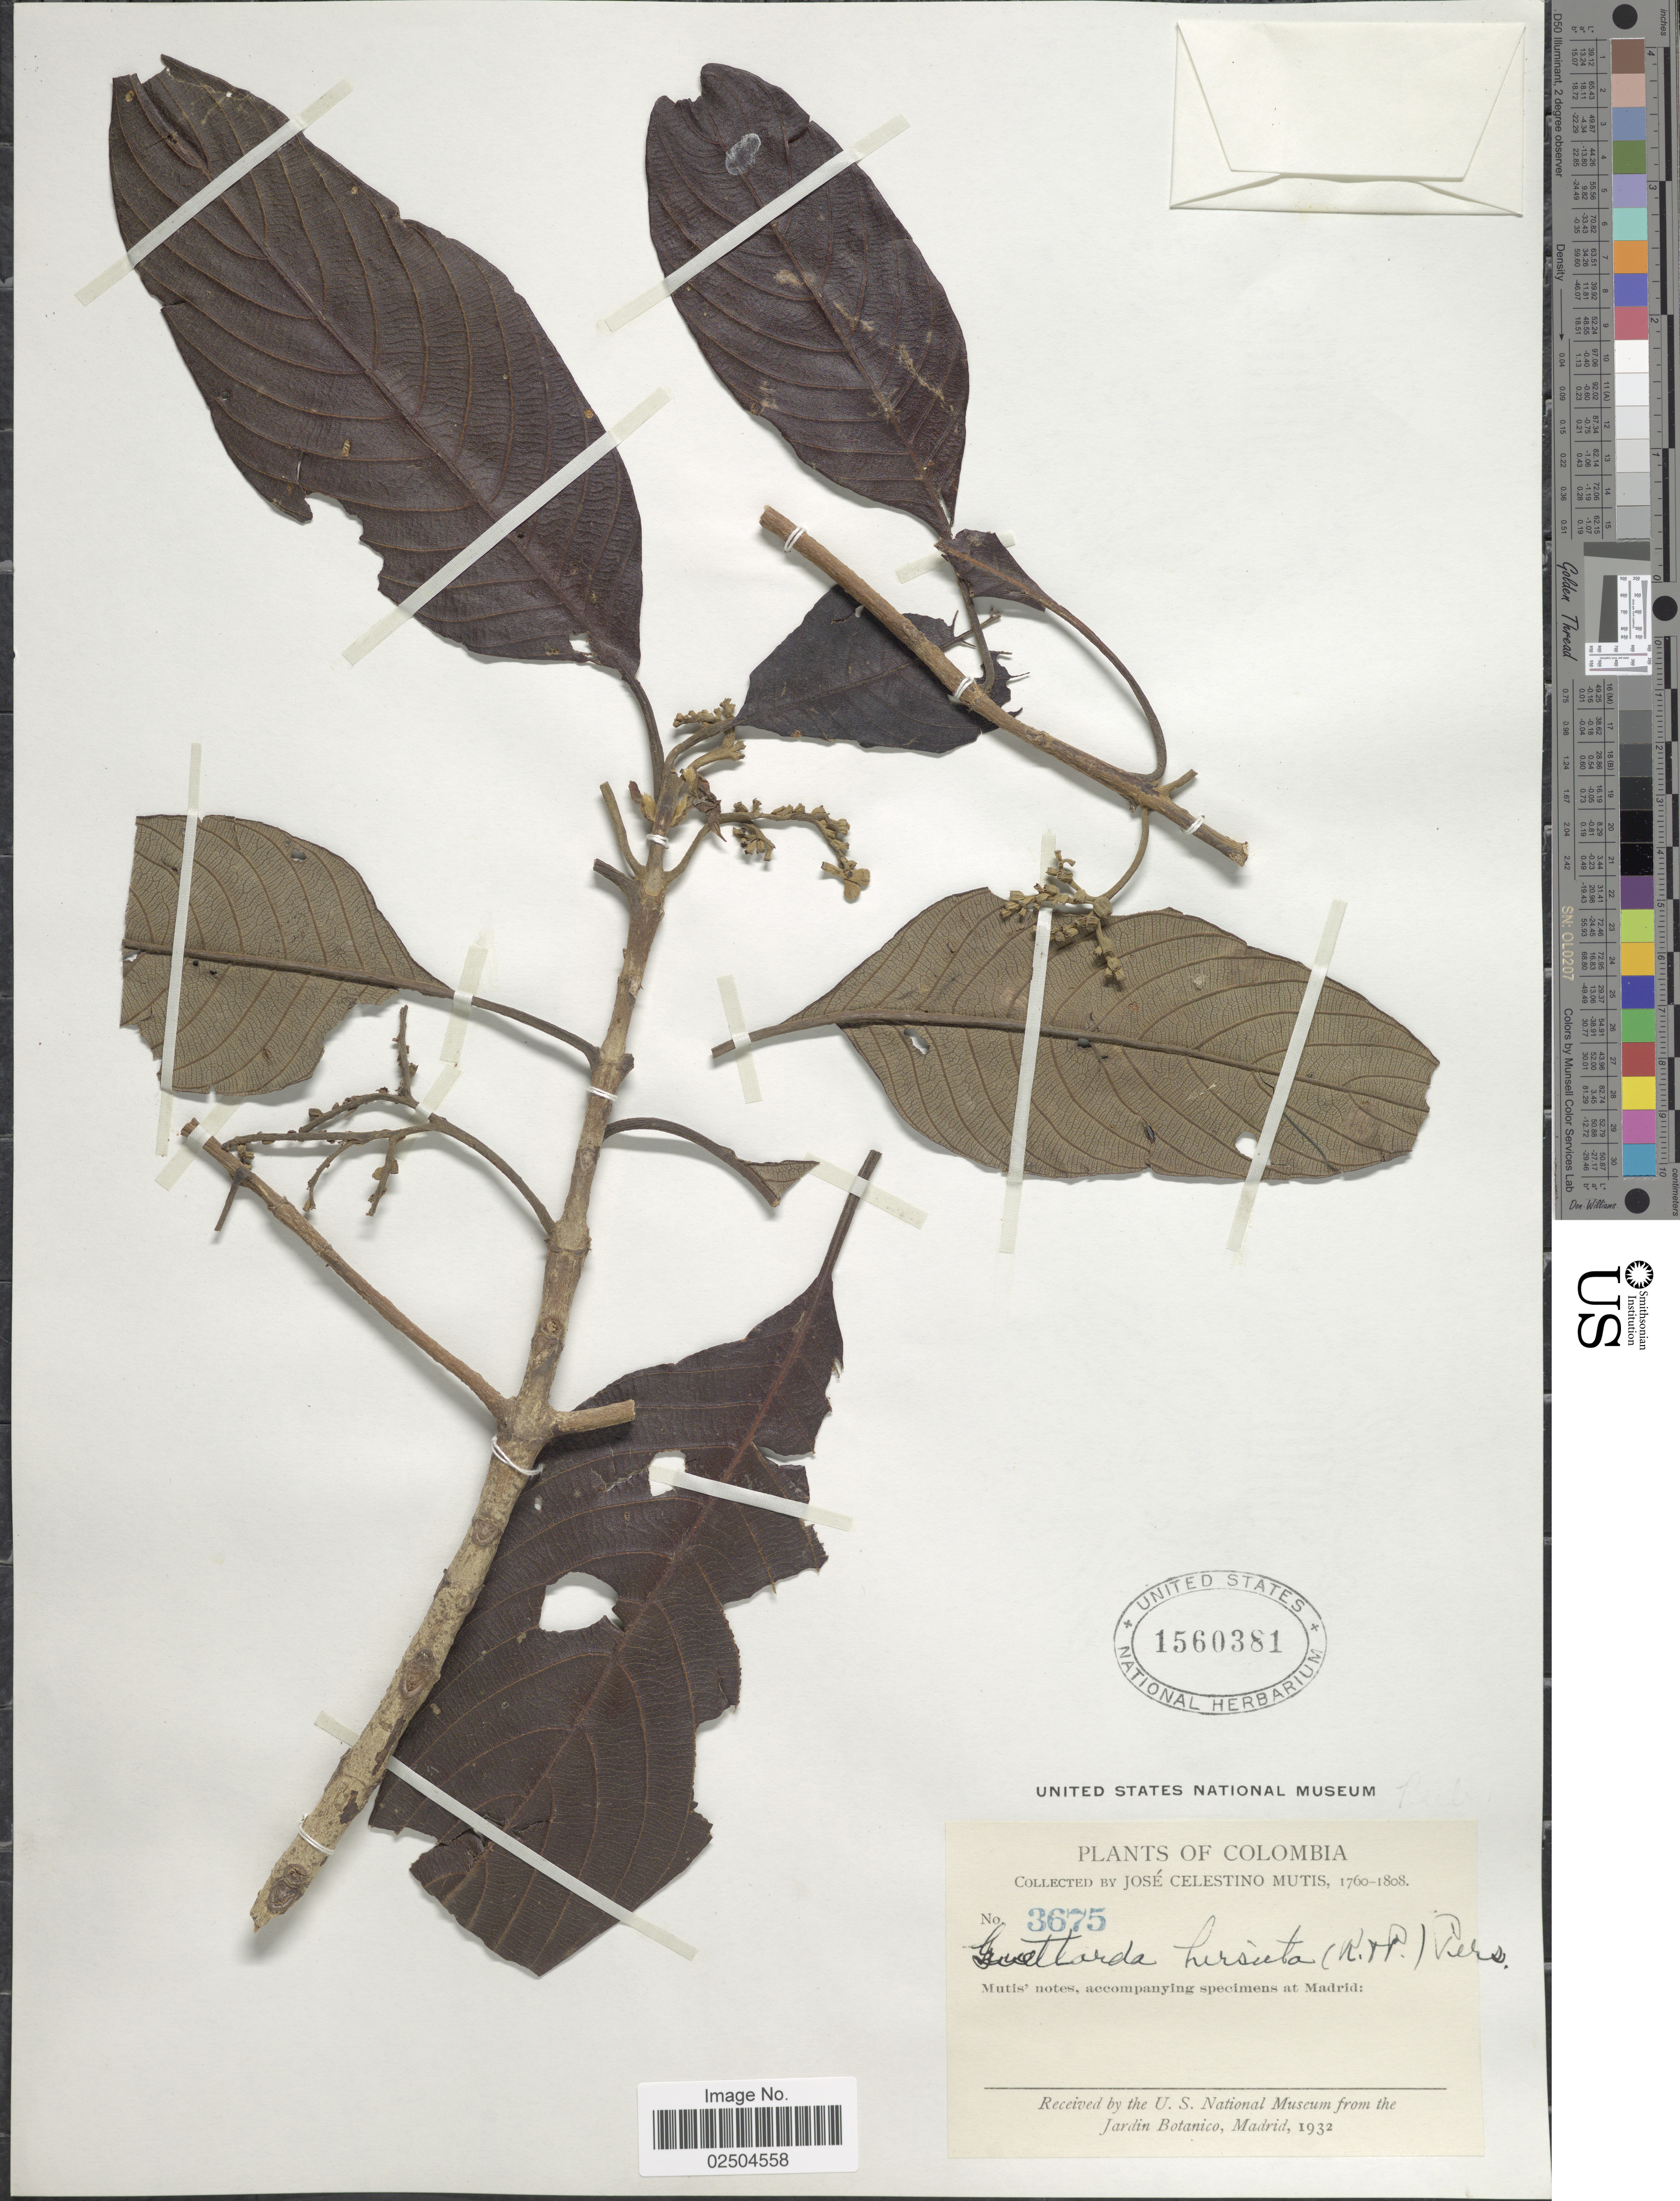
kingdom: Plantae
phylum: Tracheophyta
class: Magnoliopsida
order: Gentianales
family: Rubiaceae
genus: Guettarda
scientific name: Guettarda hirsuta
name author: (Ruiz & Pav.) Pers.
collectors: J. C. B. Mutis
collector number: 3675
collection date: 1760/1808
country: Colombia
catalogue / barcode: US 1560381